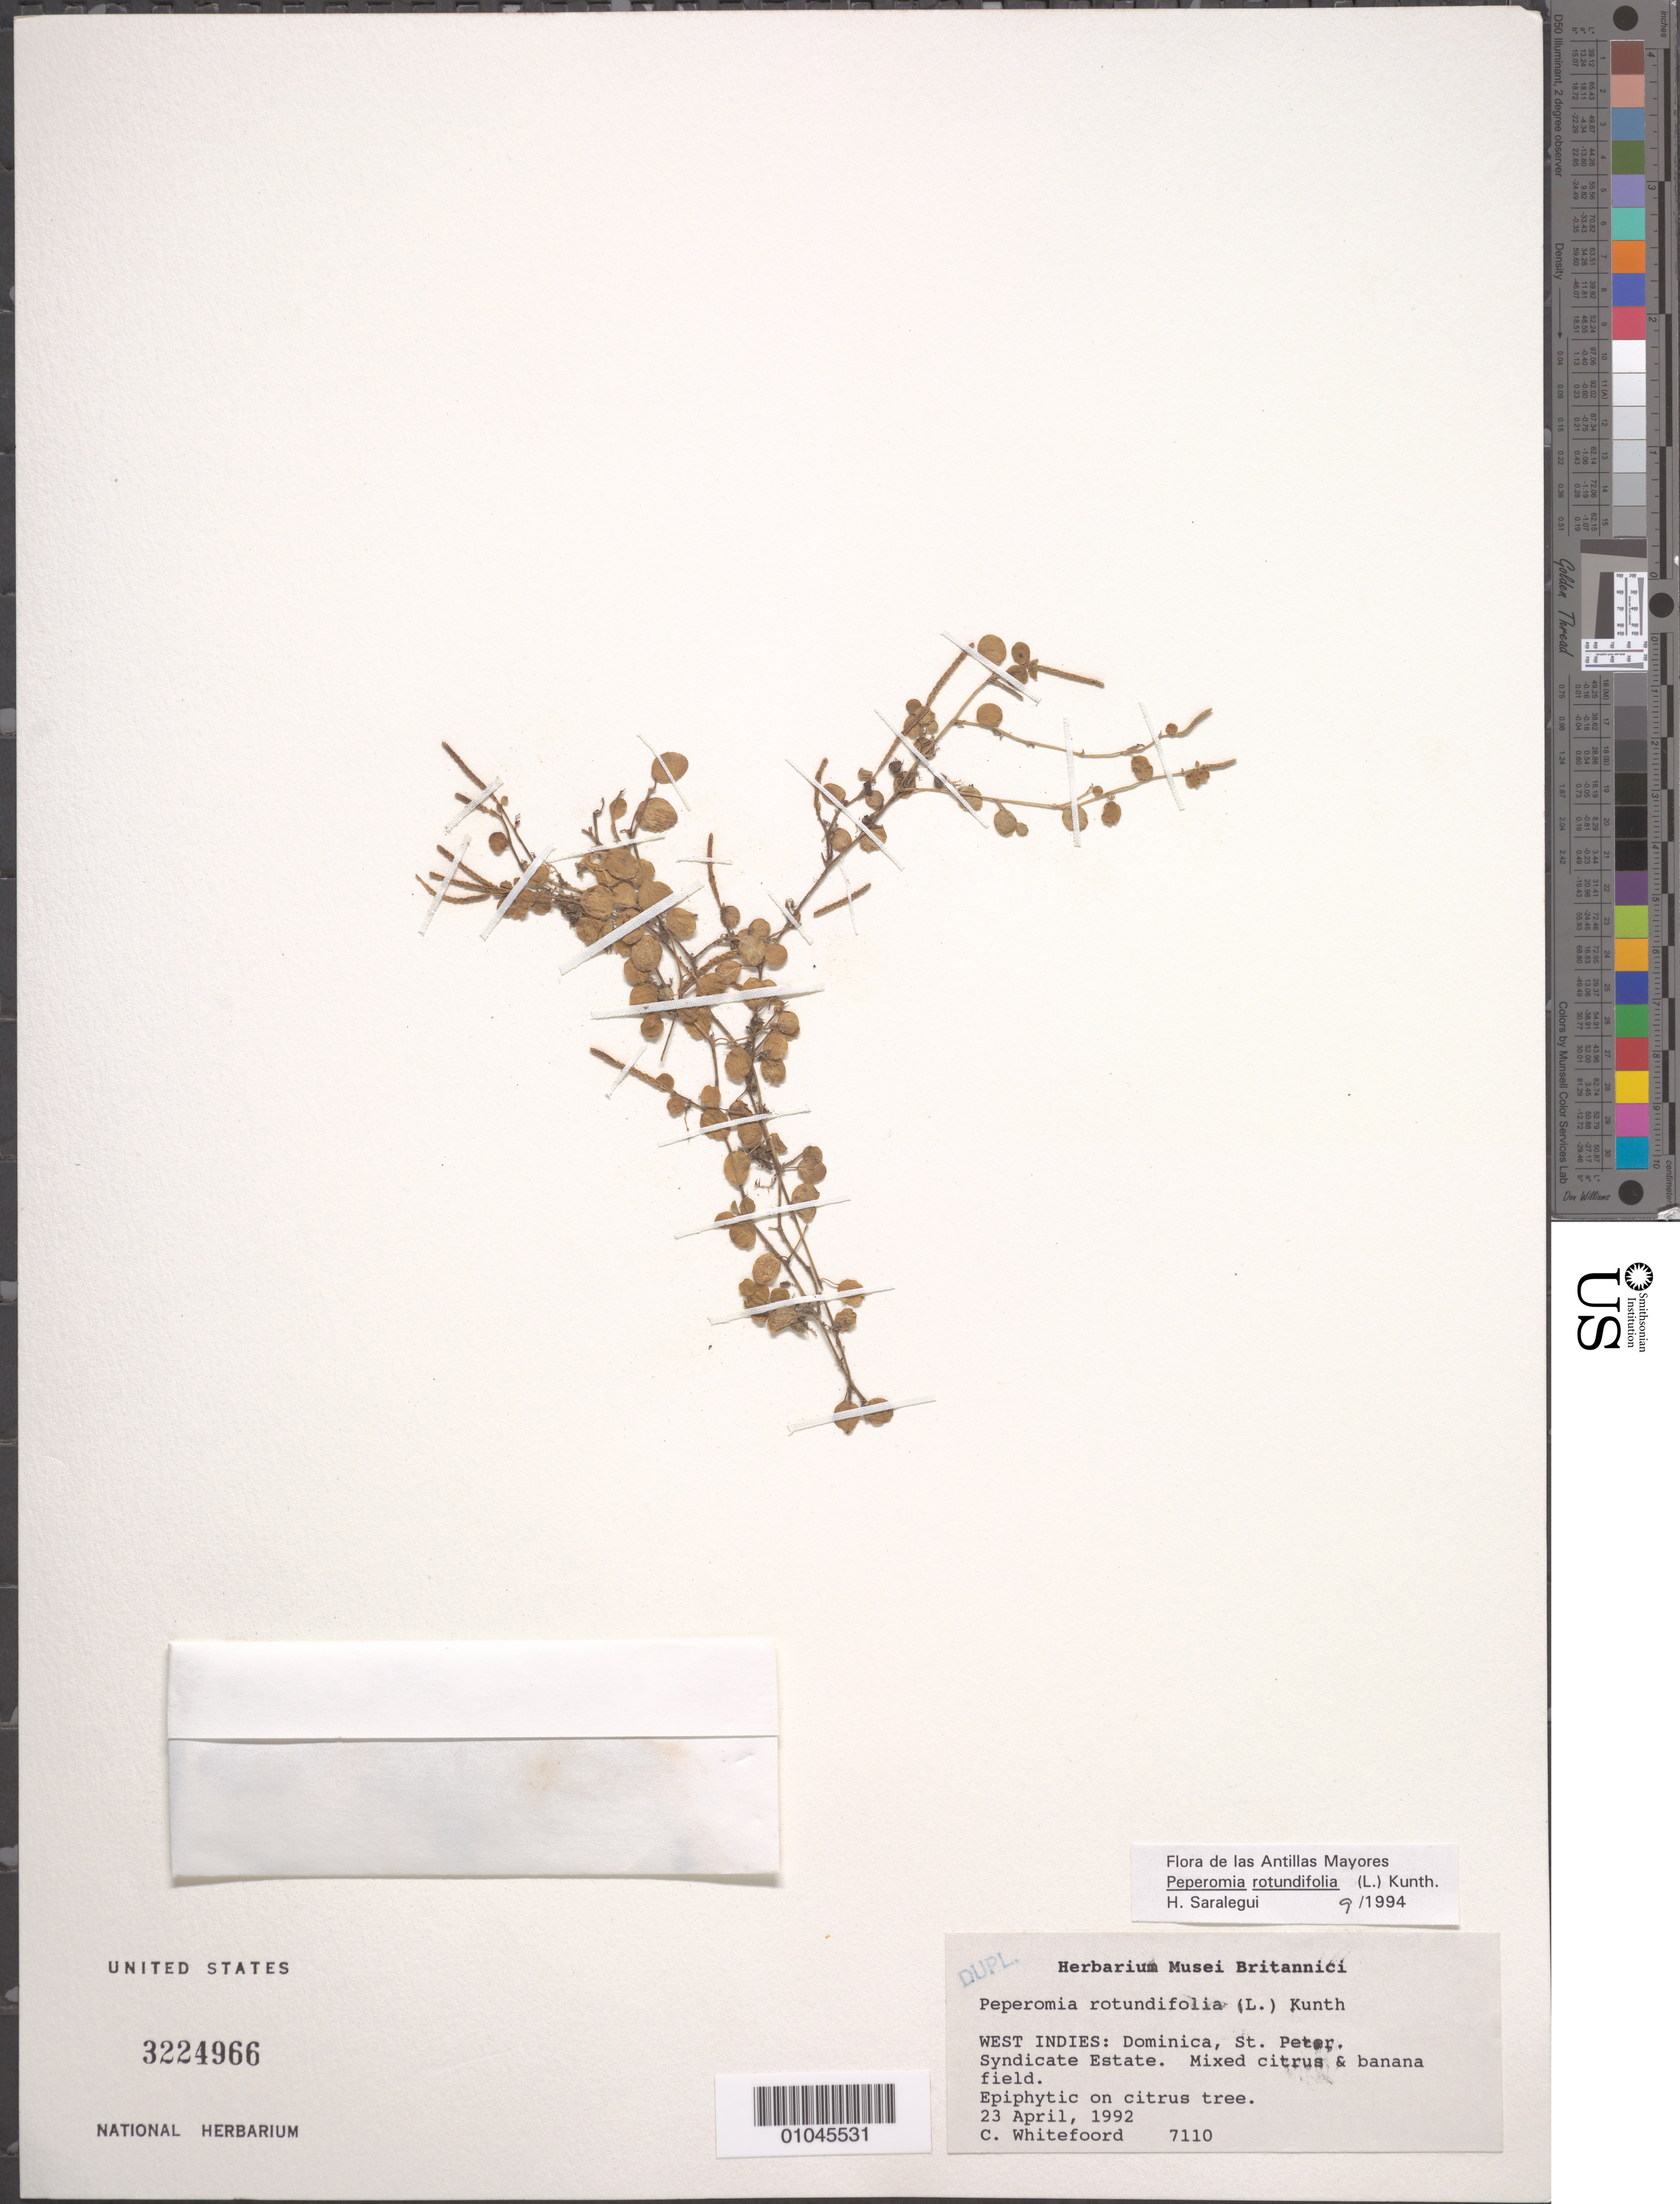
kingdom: Plantae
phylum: Tracheophyta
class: Magnoliopsida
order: Piperales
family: Piperaceae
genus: Peperomia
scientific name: Peperomia rotundifolia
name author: (L.) Kunth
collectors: C. Whitefoord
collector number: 7110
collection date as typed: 23 Apr 1992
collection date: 1992-04-23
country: Dominica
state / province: St. Peter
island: Dominica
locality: Syndicate Estate. Mixed citrus and banana field.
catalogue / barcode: US 3224966